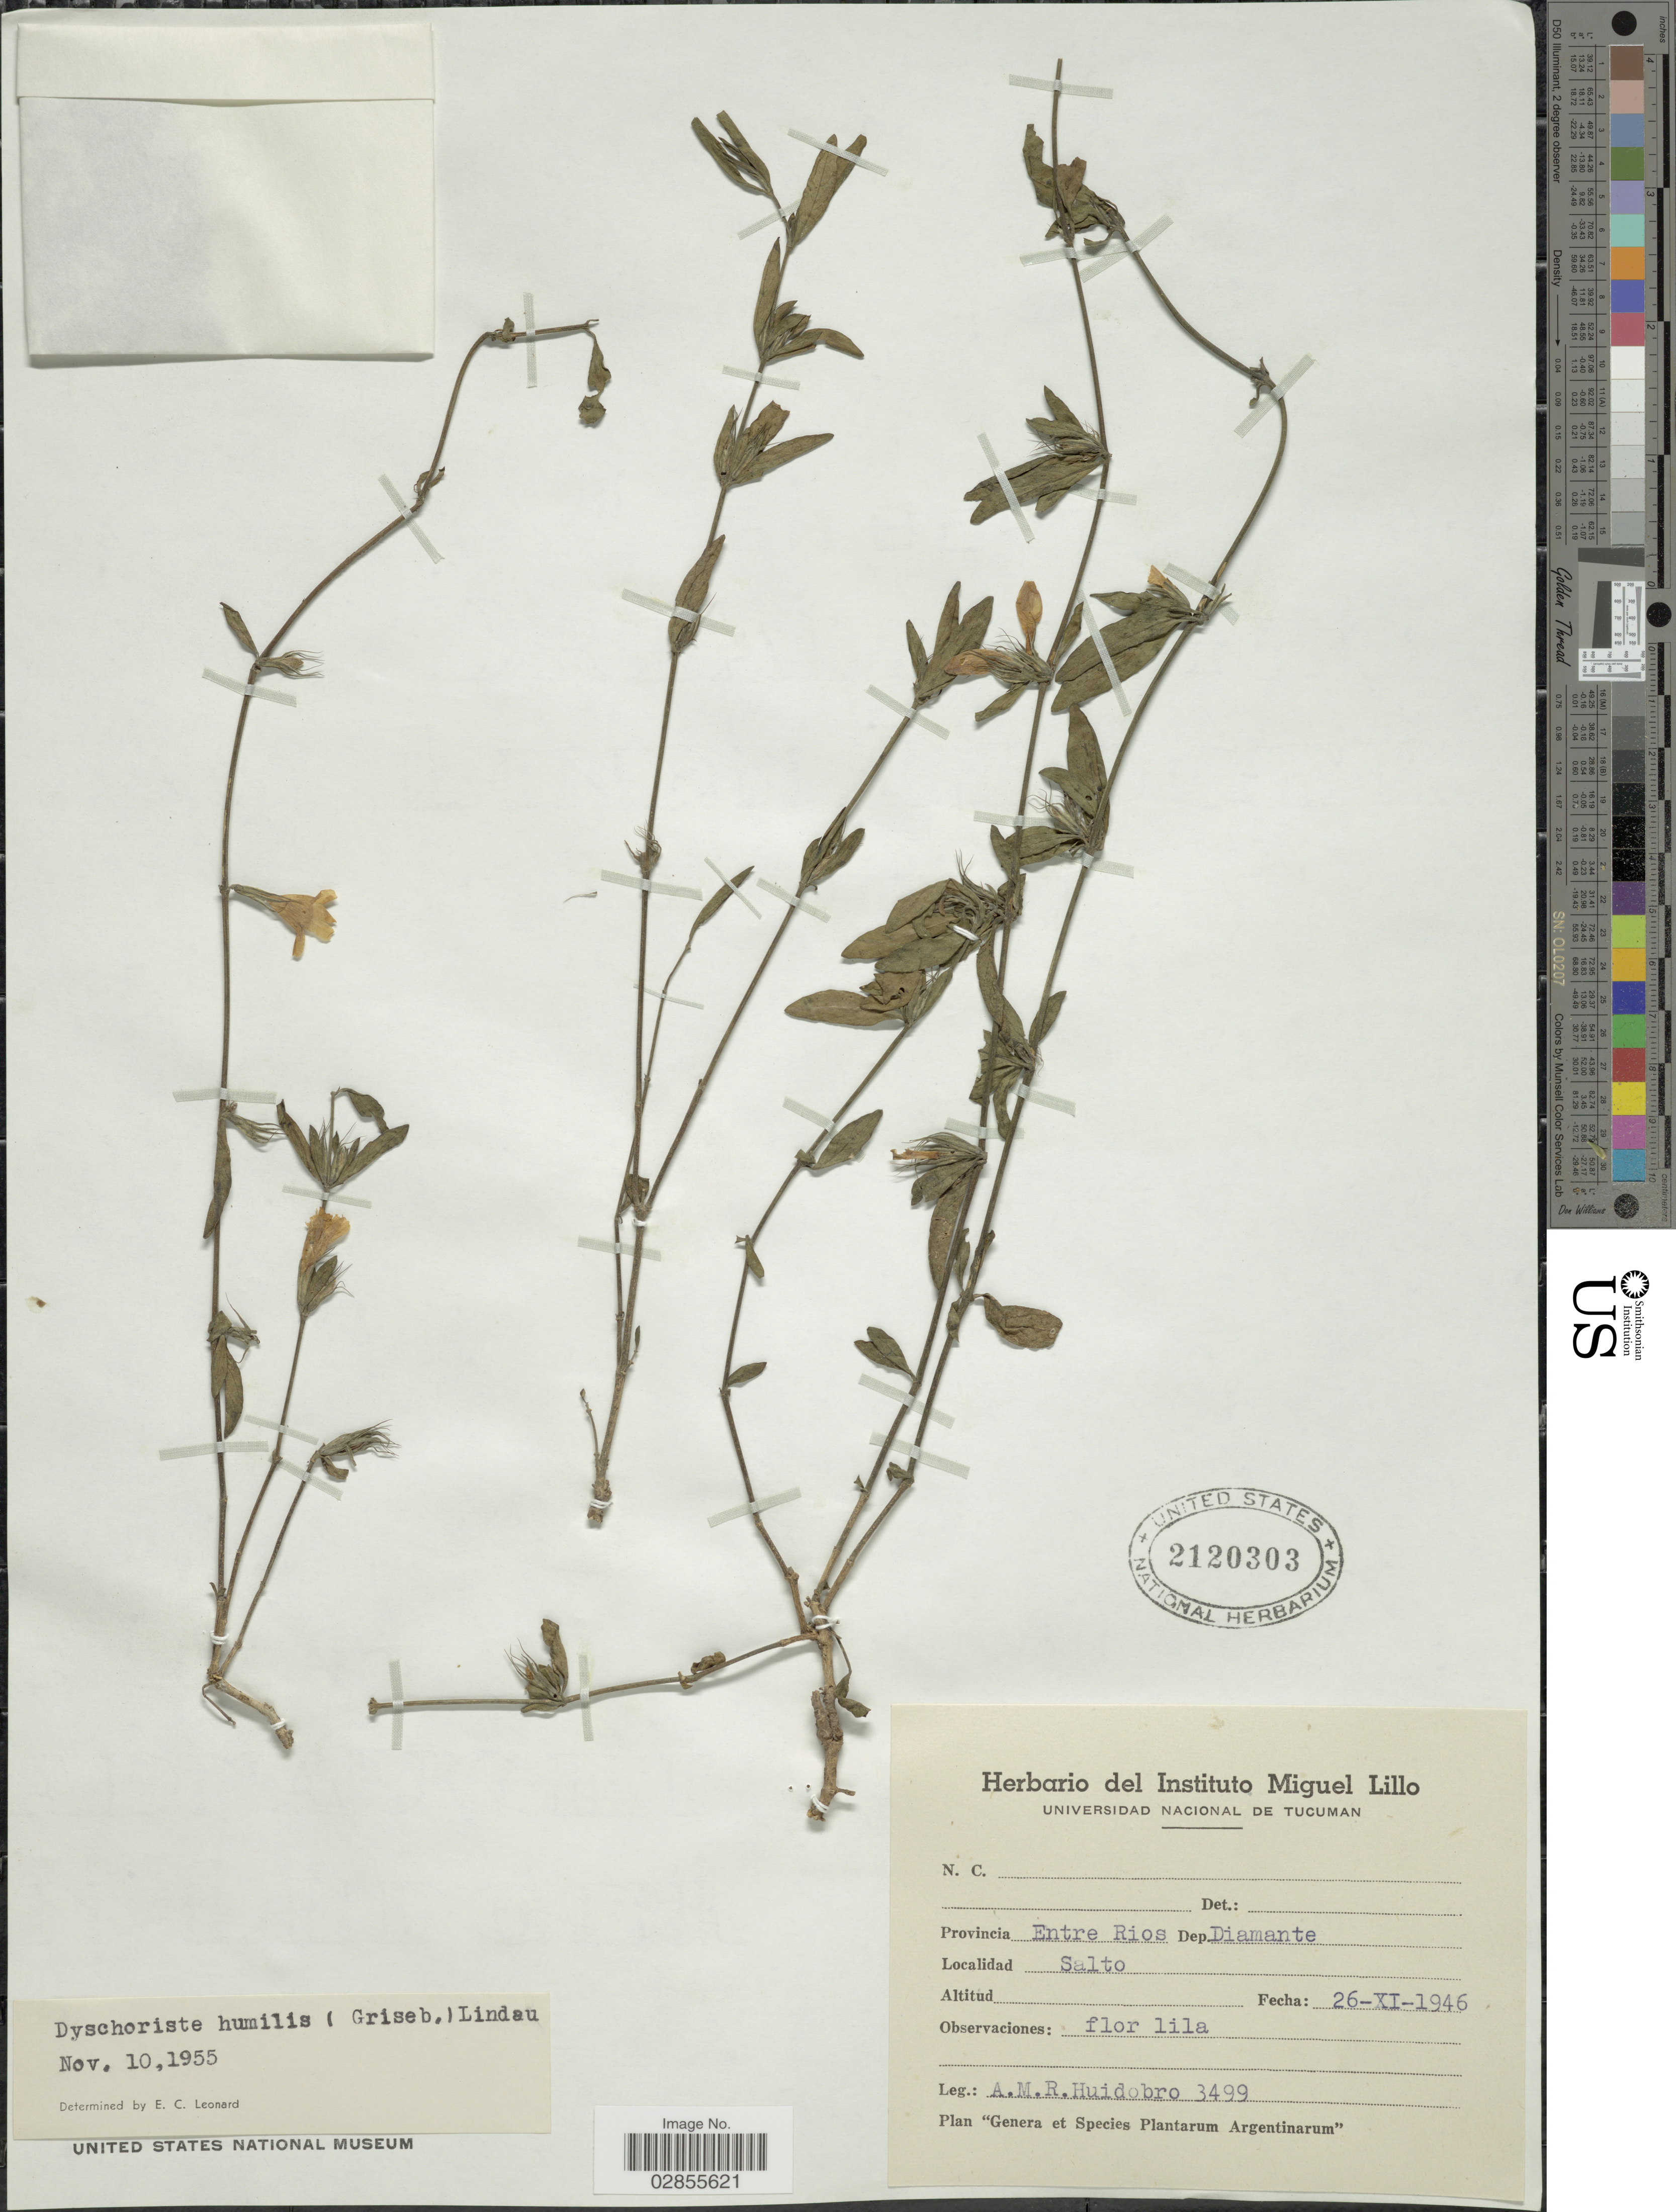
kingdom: Plantae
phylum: Tracheophyta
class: Magnoliopsida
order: Lamiales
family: Acanthaceae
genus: Dyschoriste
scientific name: Dyschoriste humilis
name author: Lindau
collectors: A. M. R. Huidobro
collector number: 3499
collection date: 1946-11-26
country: Argentina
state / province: Entre Rios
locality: Dep. Diamante. Salto.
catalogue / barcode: US 2120303